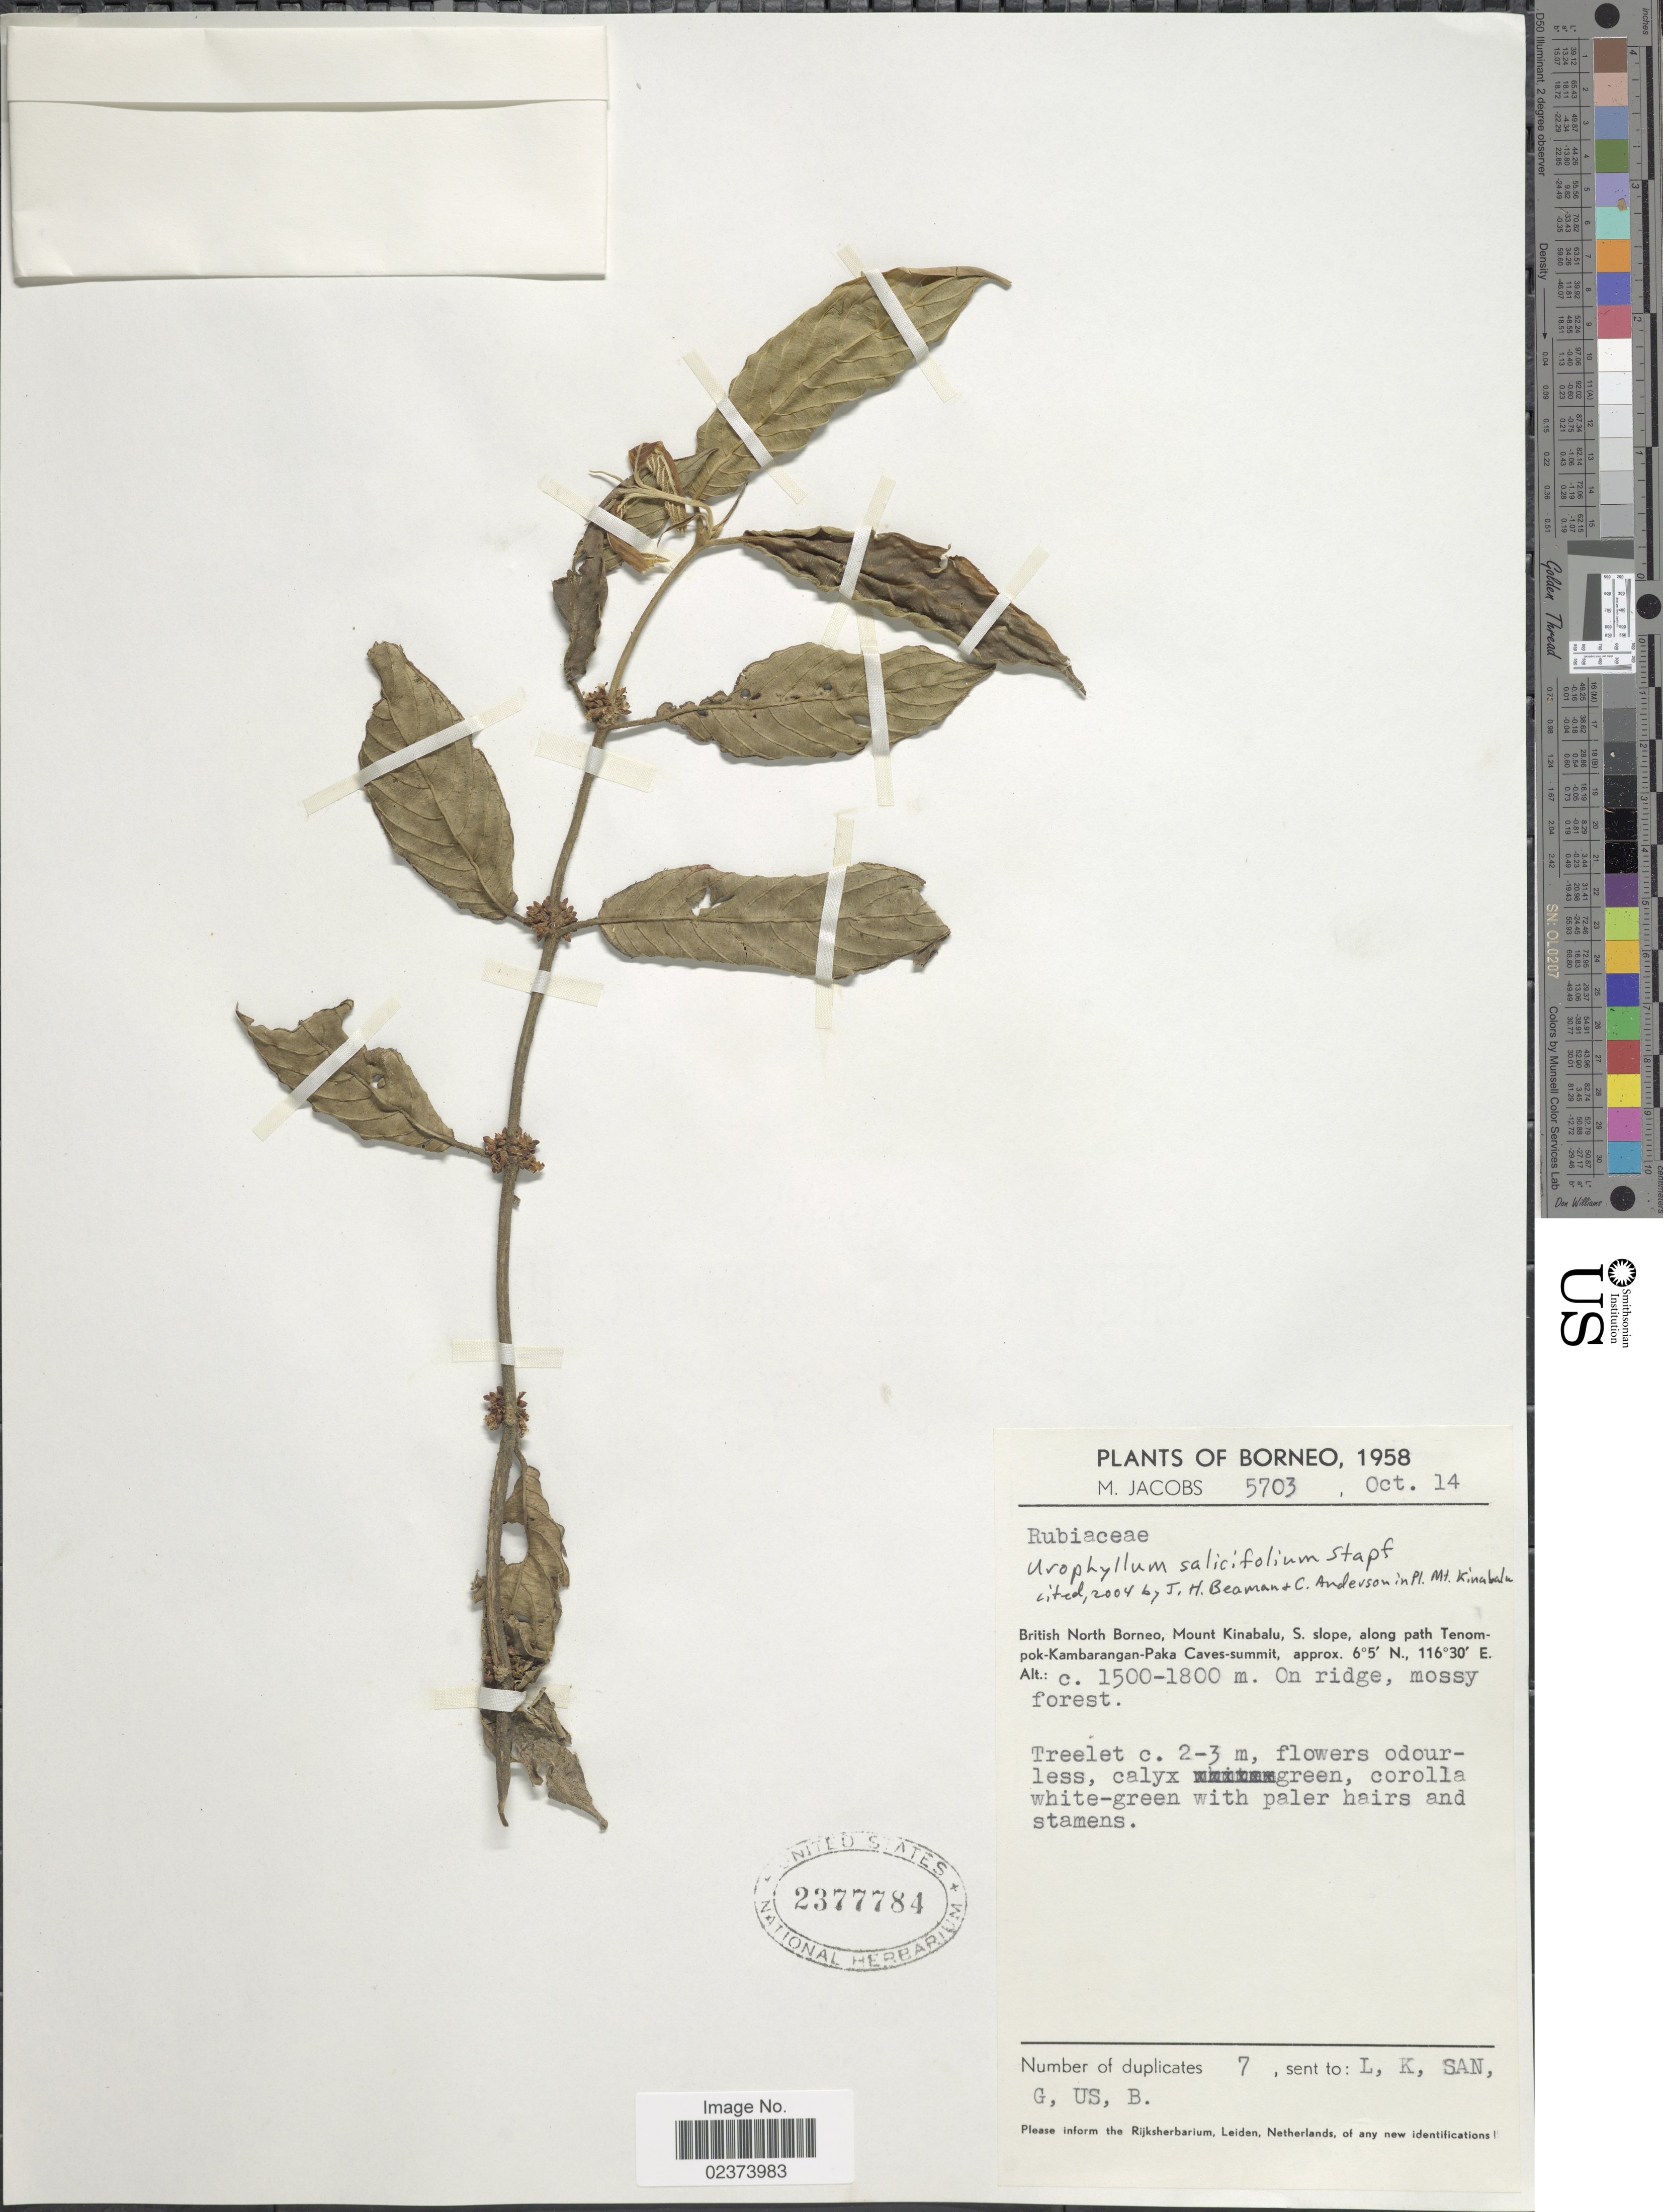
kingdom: Plantae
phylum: Tracheophyta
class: Magnoliopsida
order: Gentianales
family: Rubiaceae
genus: Urophyllum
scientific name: Urophyllum salicifolium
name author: Stapf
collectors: M. Jacobs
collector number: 5703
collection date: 1958-10-14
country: Malaysia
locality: Borneo, British North Borneo, Mount Kinabalu, S. slope, along path Tenompok-Kambarangan-Paka Caves-summit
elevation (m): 1500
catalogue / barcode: US 2377784